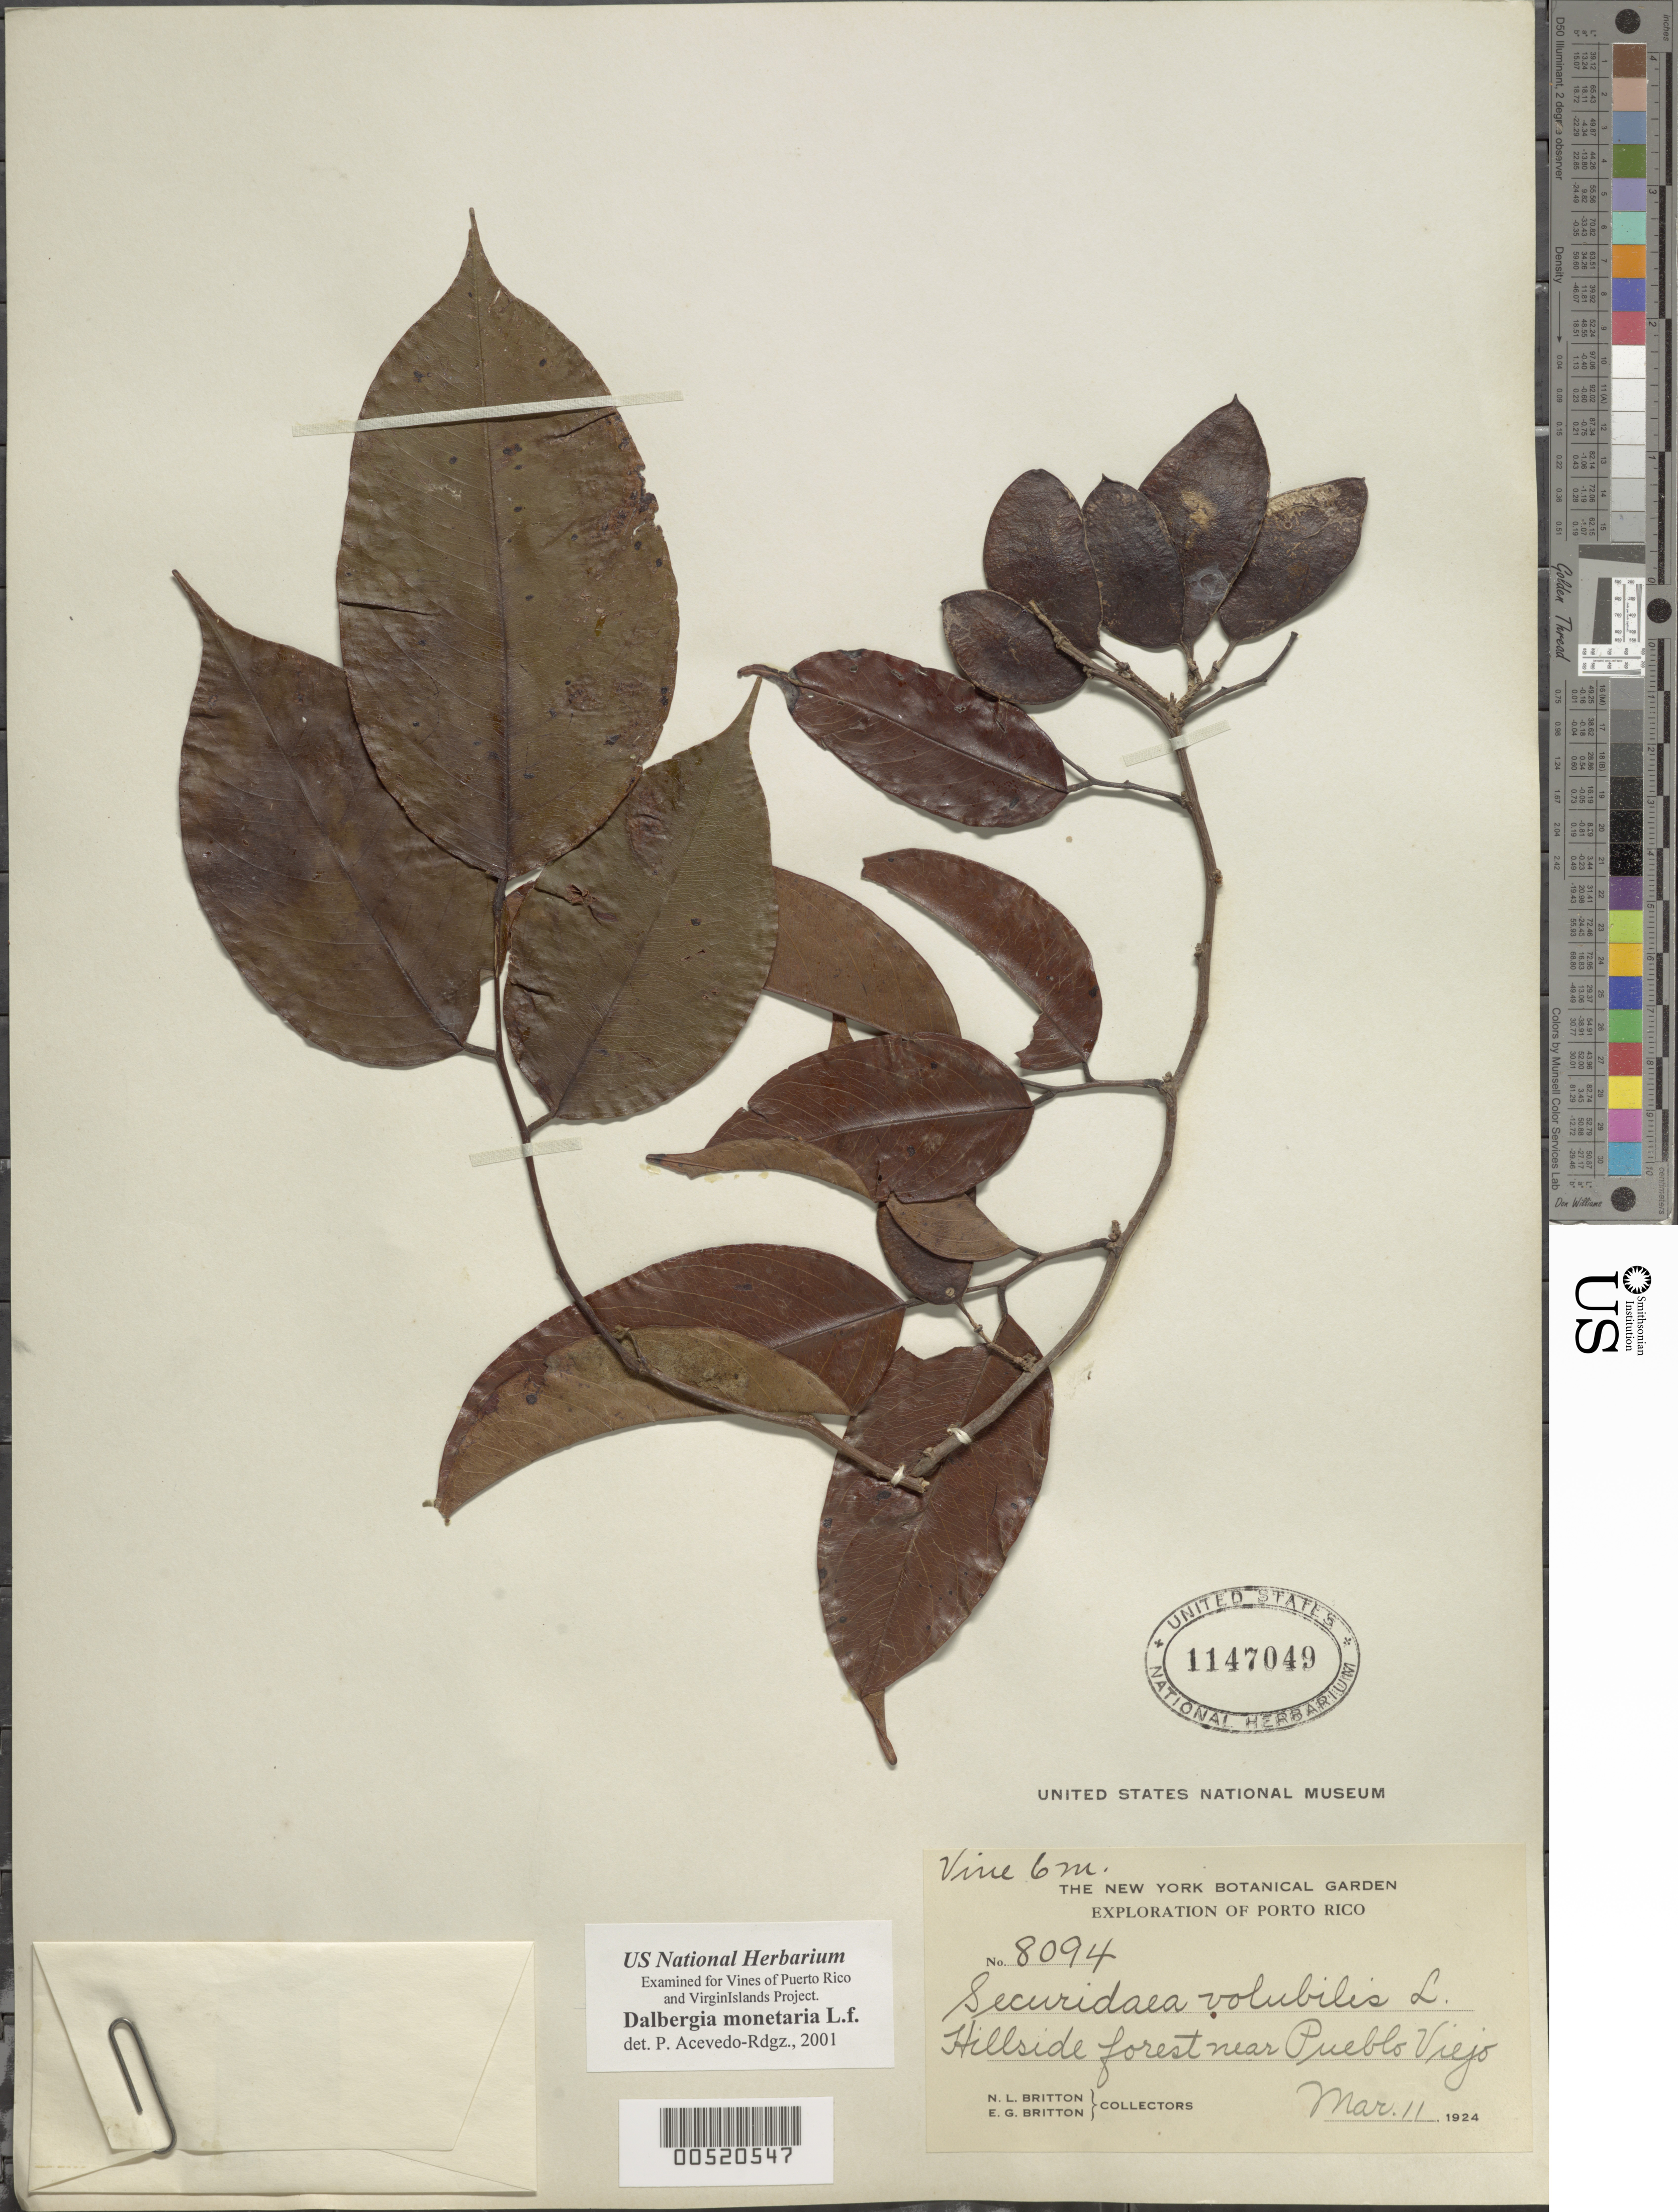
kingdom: Plantae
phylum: Tracheophyta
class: Magnoliopsida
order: Fabales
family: Fabaceae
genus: Dalbergia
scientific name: Dalbergia monetaria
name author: L. f.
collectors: Britton, -- & Britton, --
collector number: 8094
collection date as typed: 11 Mar 1924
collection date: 1924-03-11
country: Puerto Rico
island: Greater Antilles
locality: near Pueblo Viejo. Hillside forest.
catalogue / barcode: US 1147049